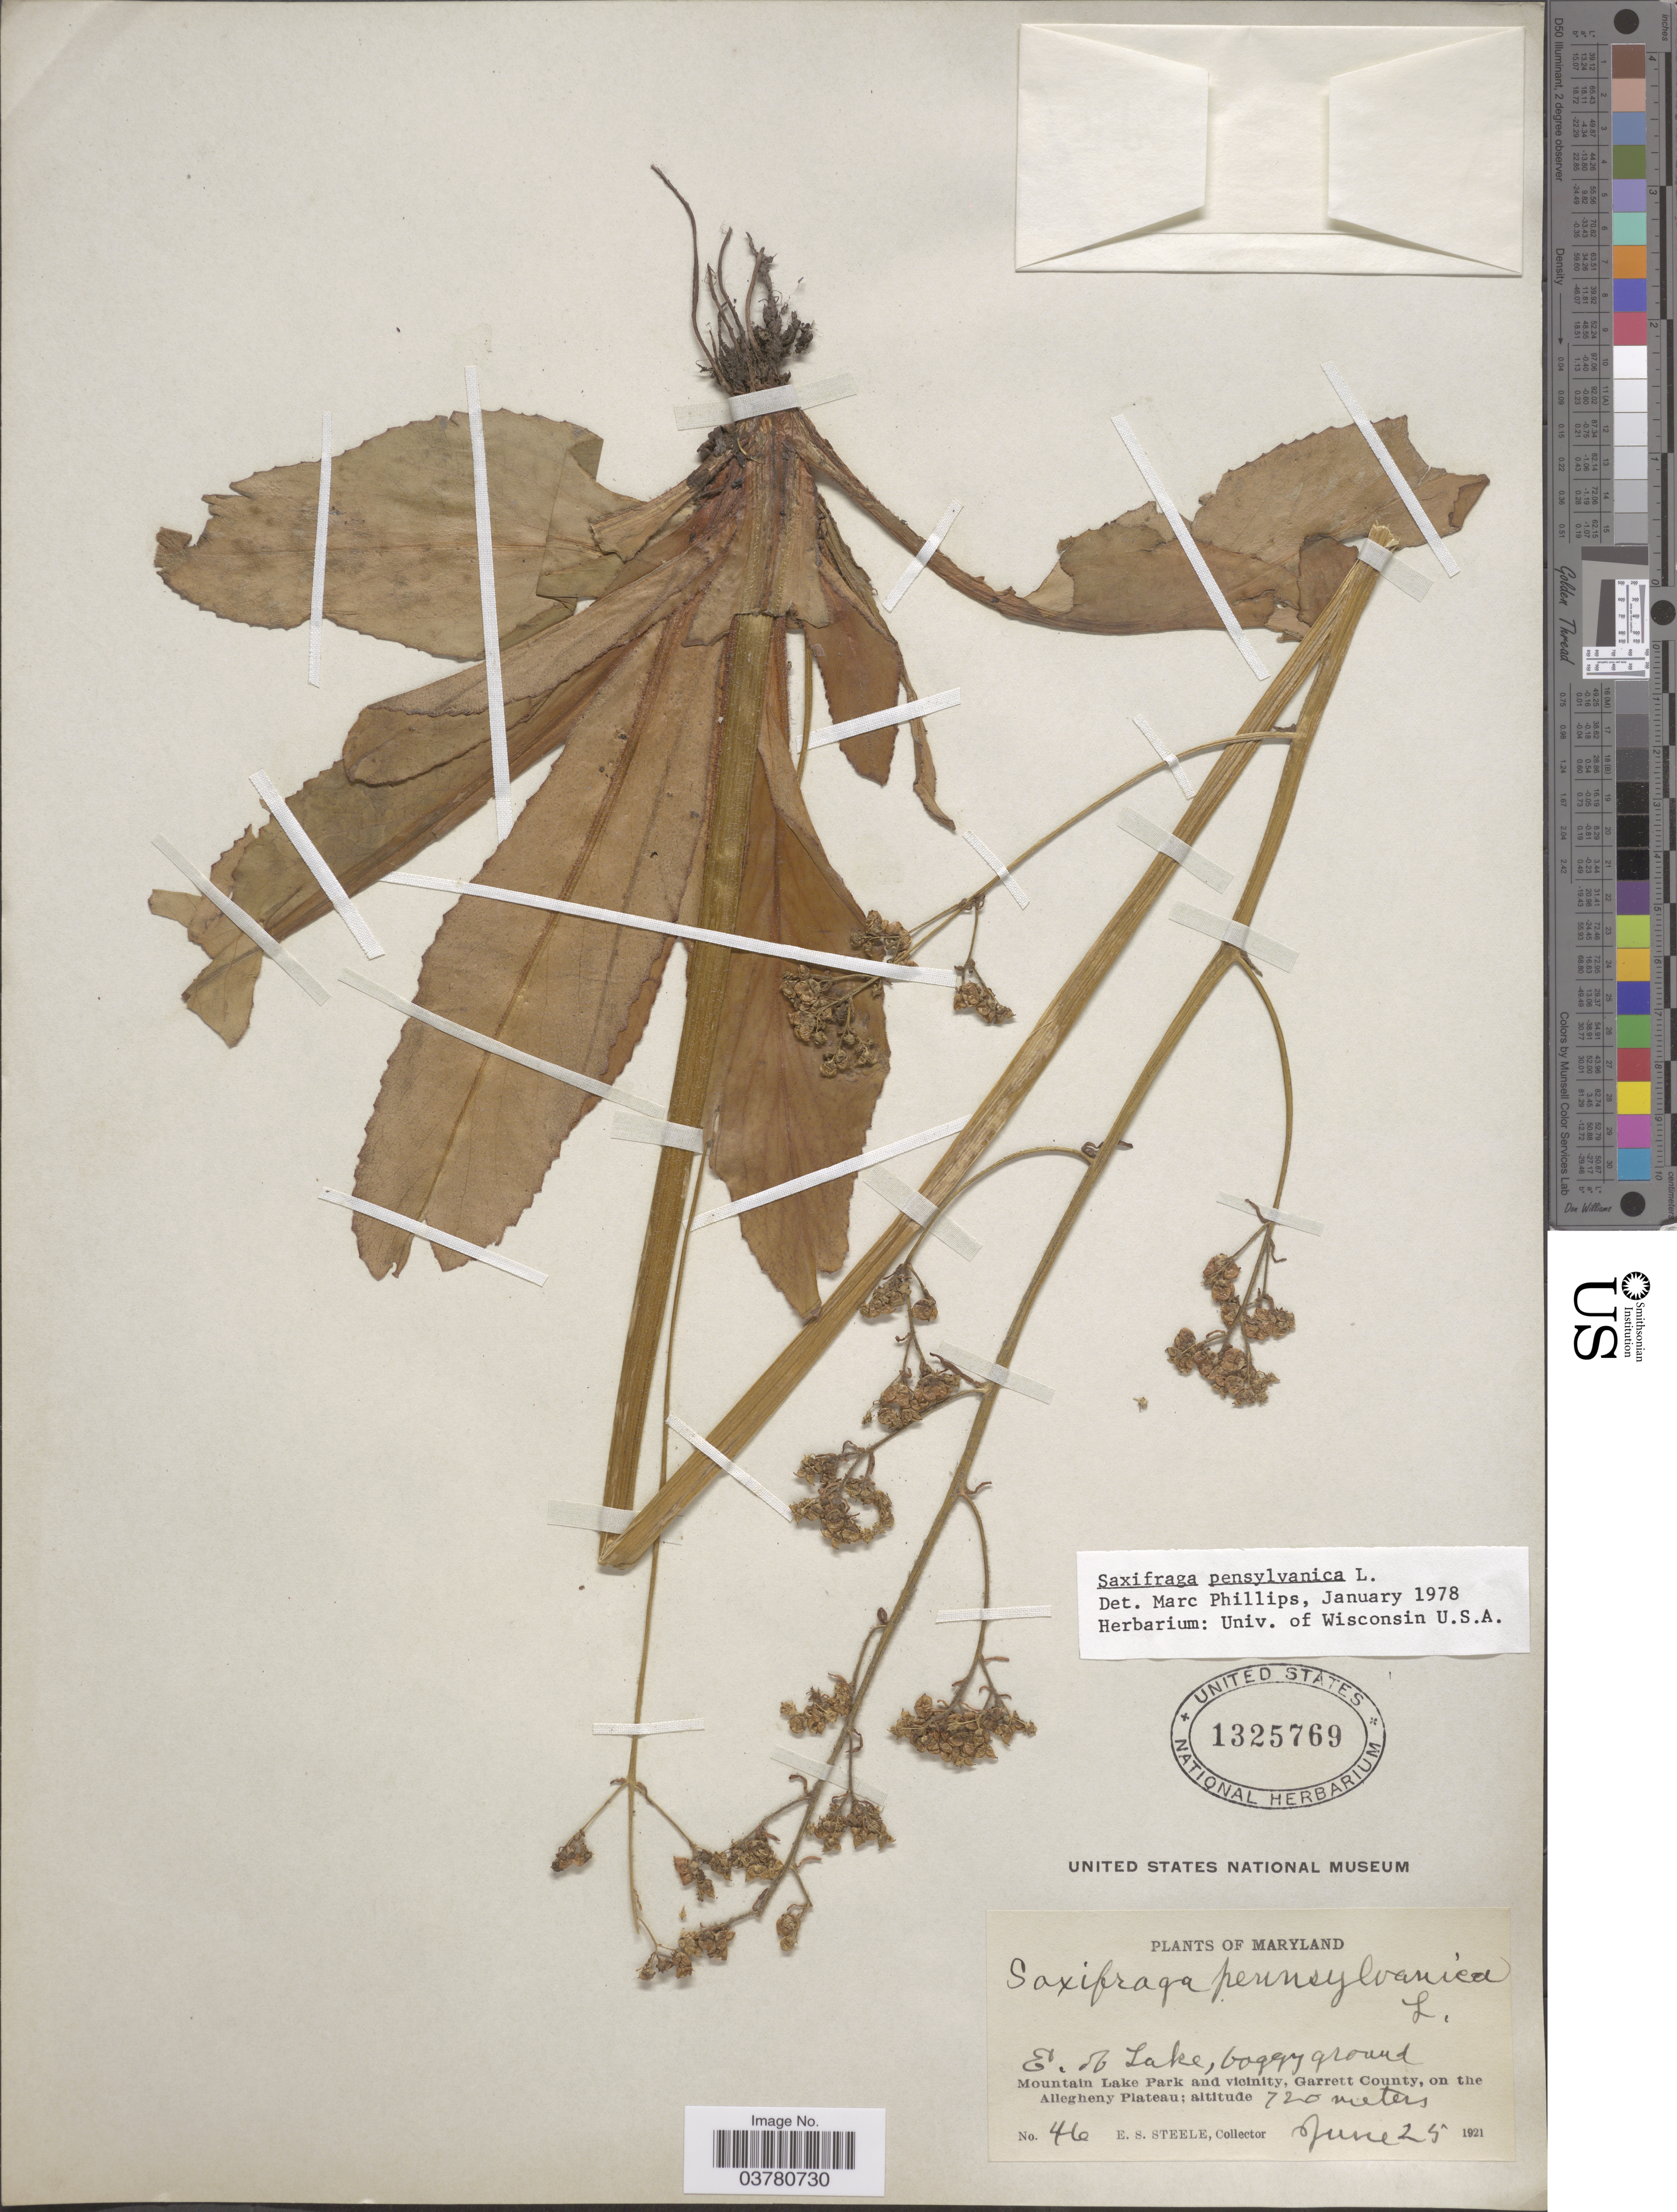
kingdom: Plantae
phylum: Tracheophyta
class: Magnoliopsida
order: Saxifragales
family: Saxifragaceae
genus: Micranthes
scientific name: Micranthes pensylvanica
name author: (L.) Haw.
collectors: E. Steele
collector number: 46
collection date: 1921-06-25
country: United States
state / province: Maryland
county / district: Garrett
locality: E. of Lake, boggy ground. Mountain Lake Park and vicinity, Garrett County, on the Allegheny Plateau.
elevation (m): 720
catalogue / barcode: US 1325769